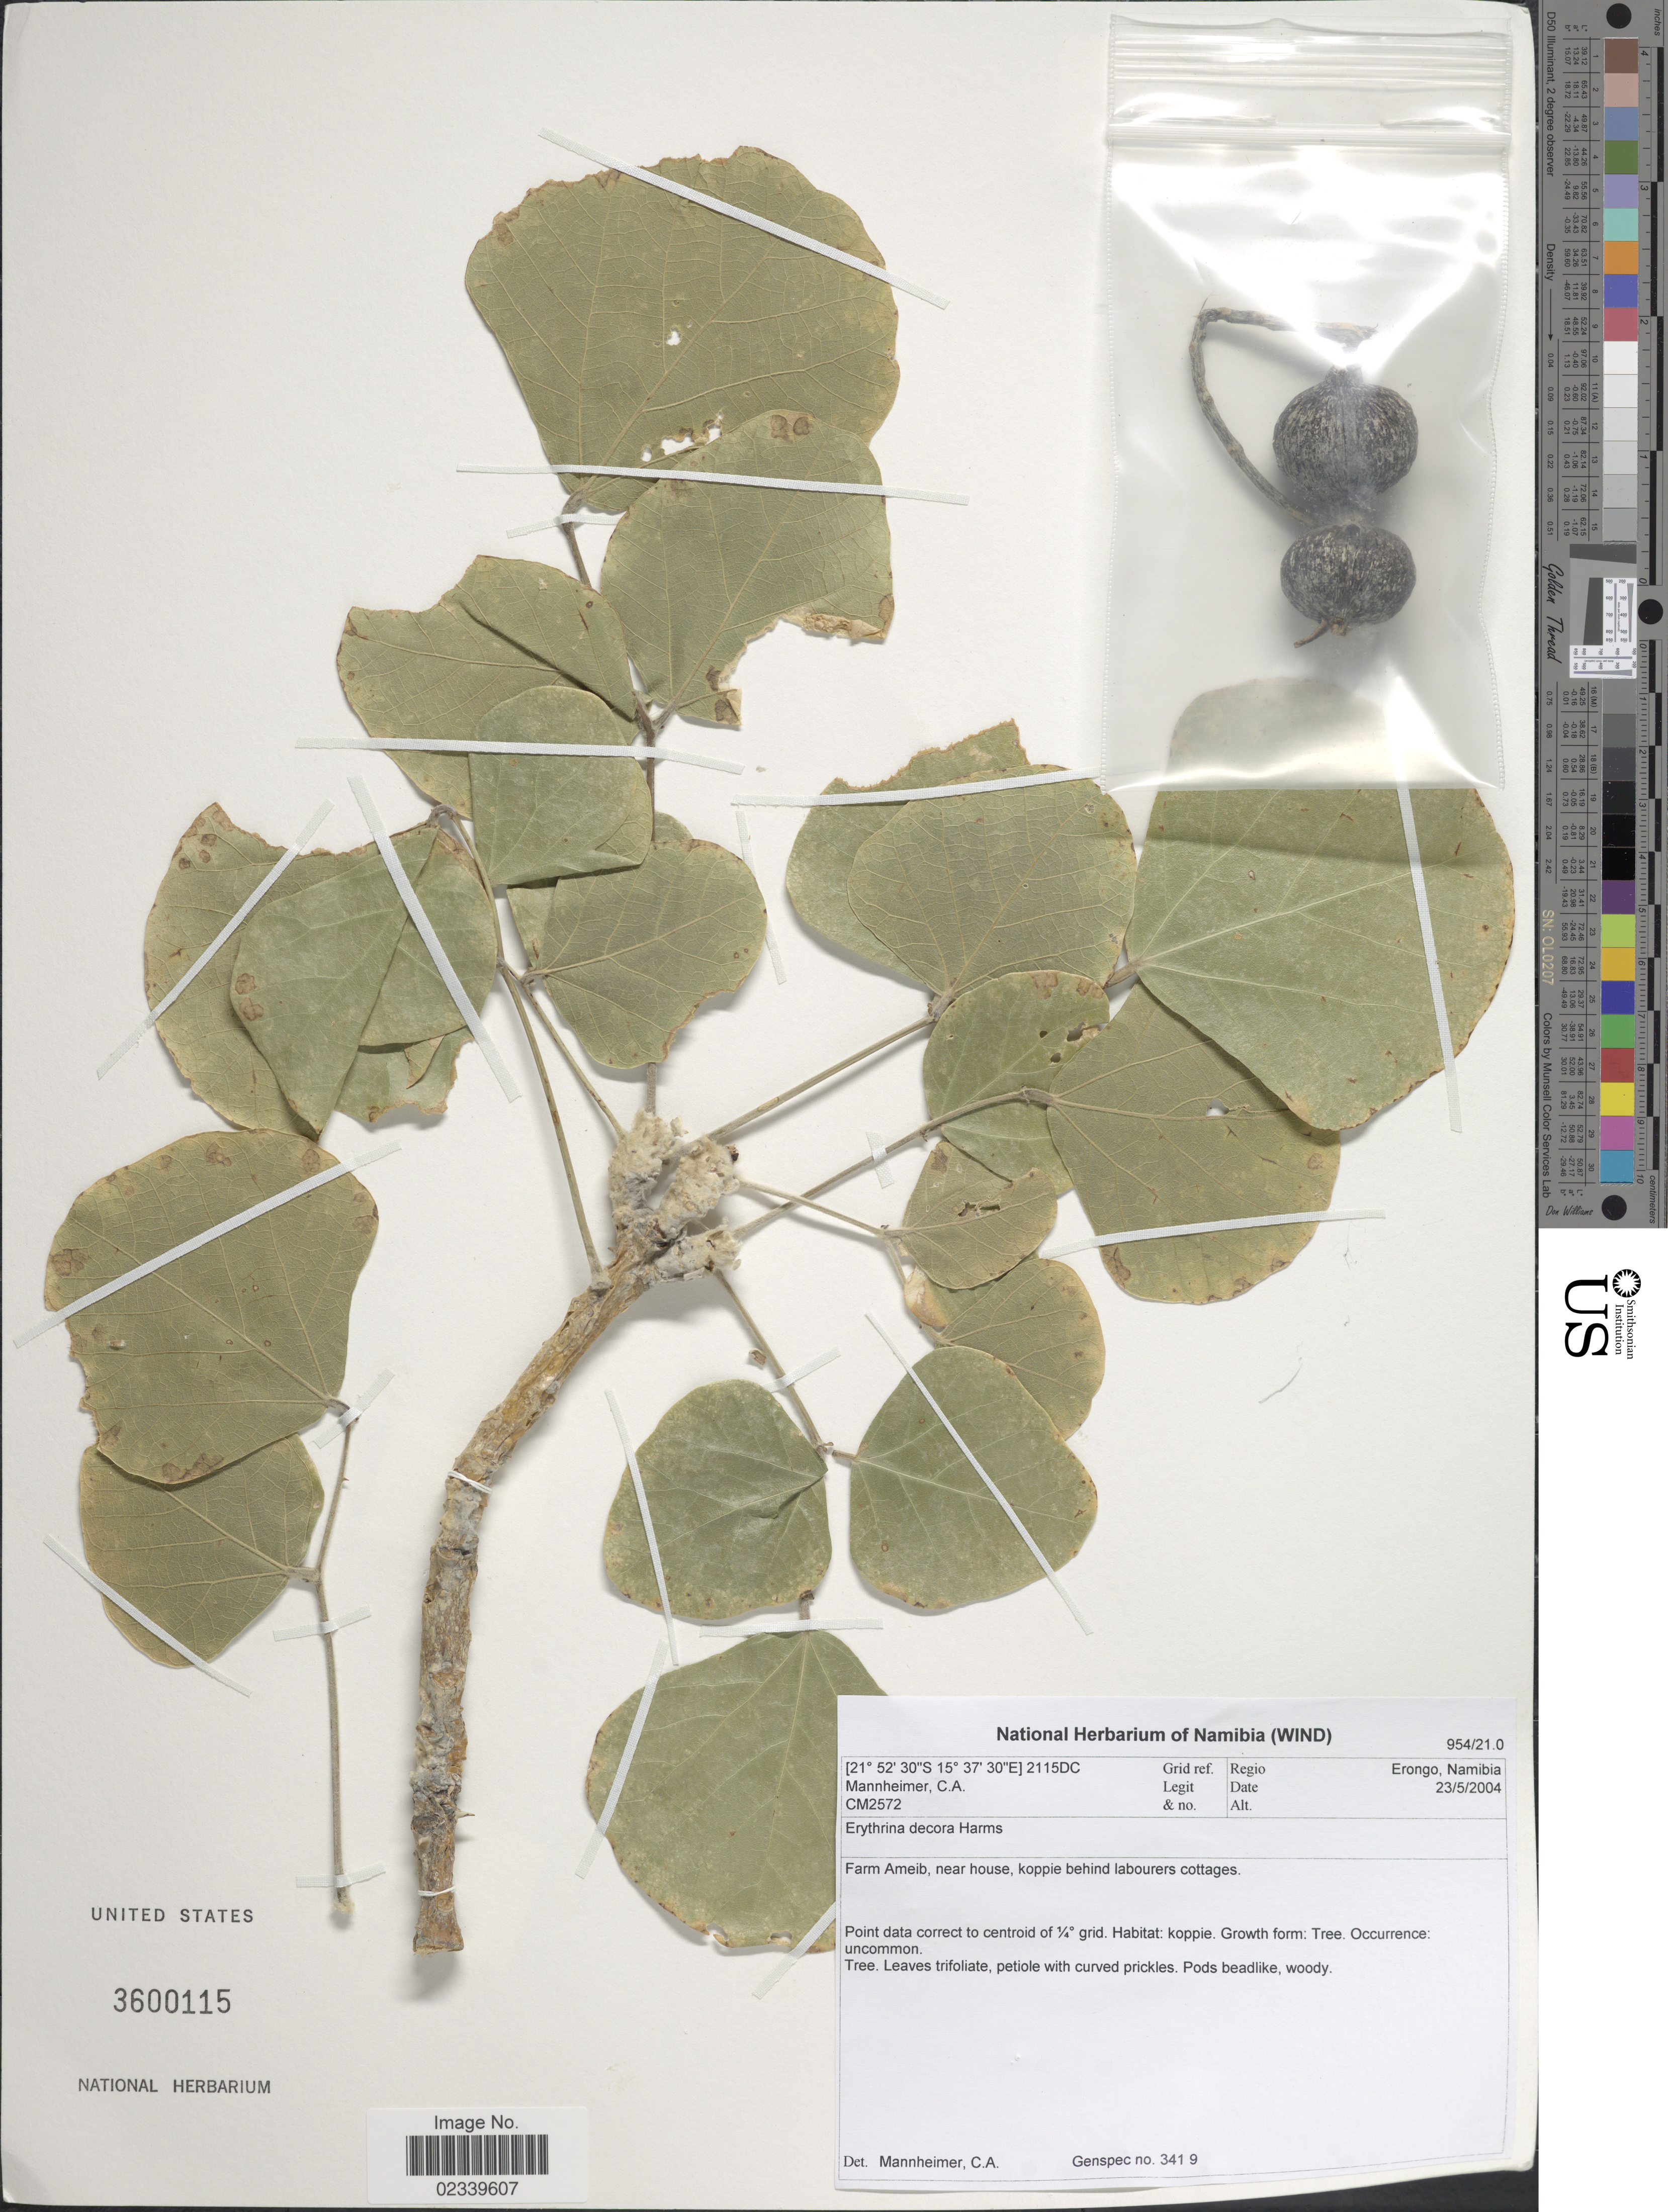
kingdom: Plantae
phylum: Tracheophyta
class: Magnoliopsida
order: Fabales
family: Fabaceae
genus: Erythrina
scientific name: Erythrina decora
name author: Harms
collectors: C. A. Mannheimer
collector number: CM2572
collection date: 2004-05-23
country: Namibia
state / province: Erongo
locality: Regio Erongo, Namibia, Grid Ref. 2115DC, Farm Amerib, near house, koppie behind labourers cottages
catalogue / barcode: US 3600115